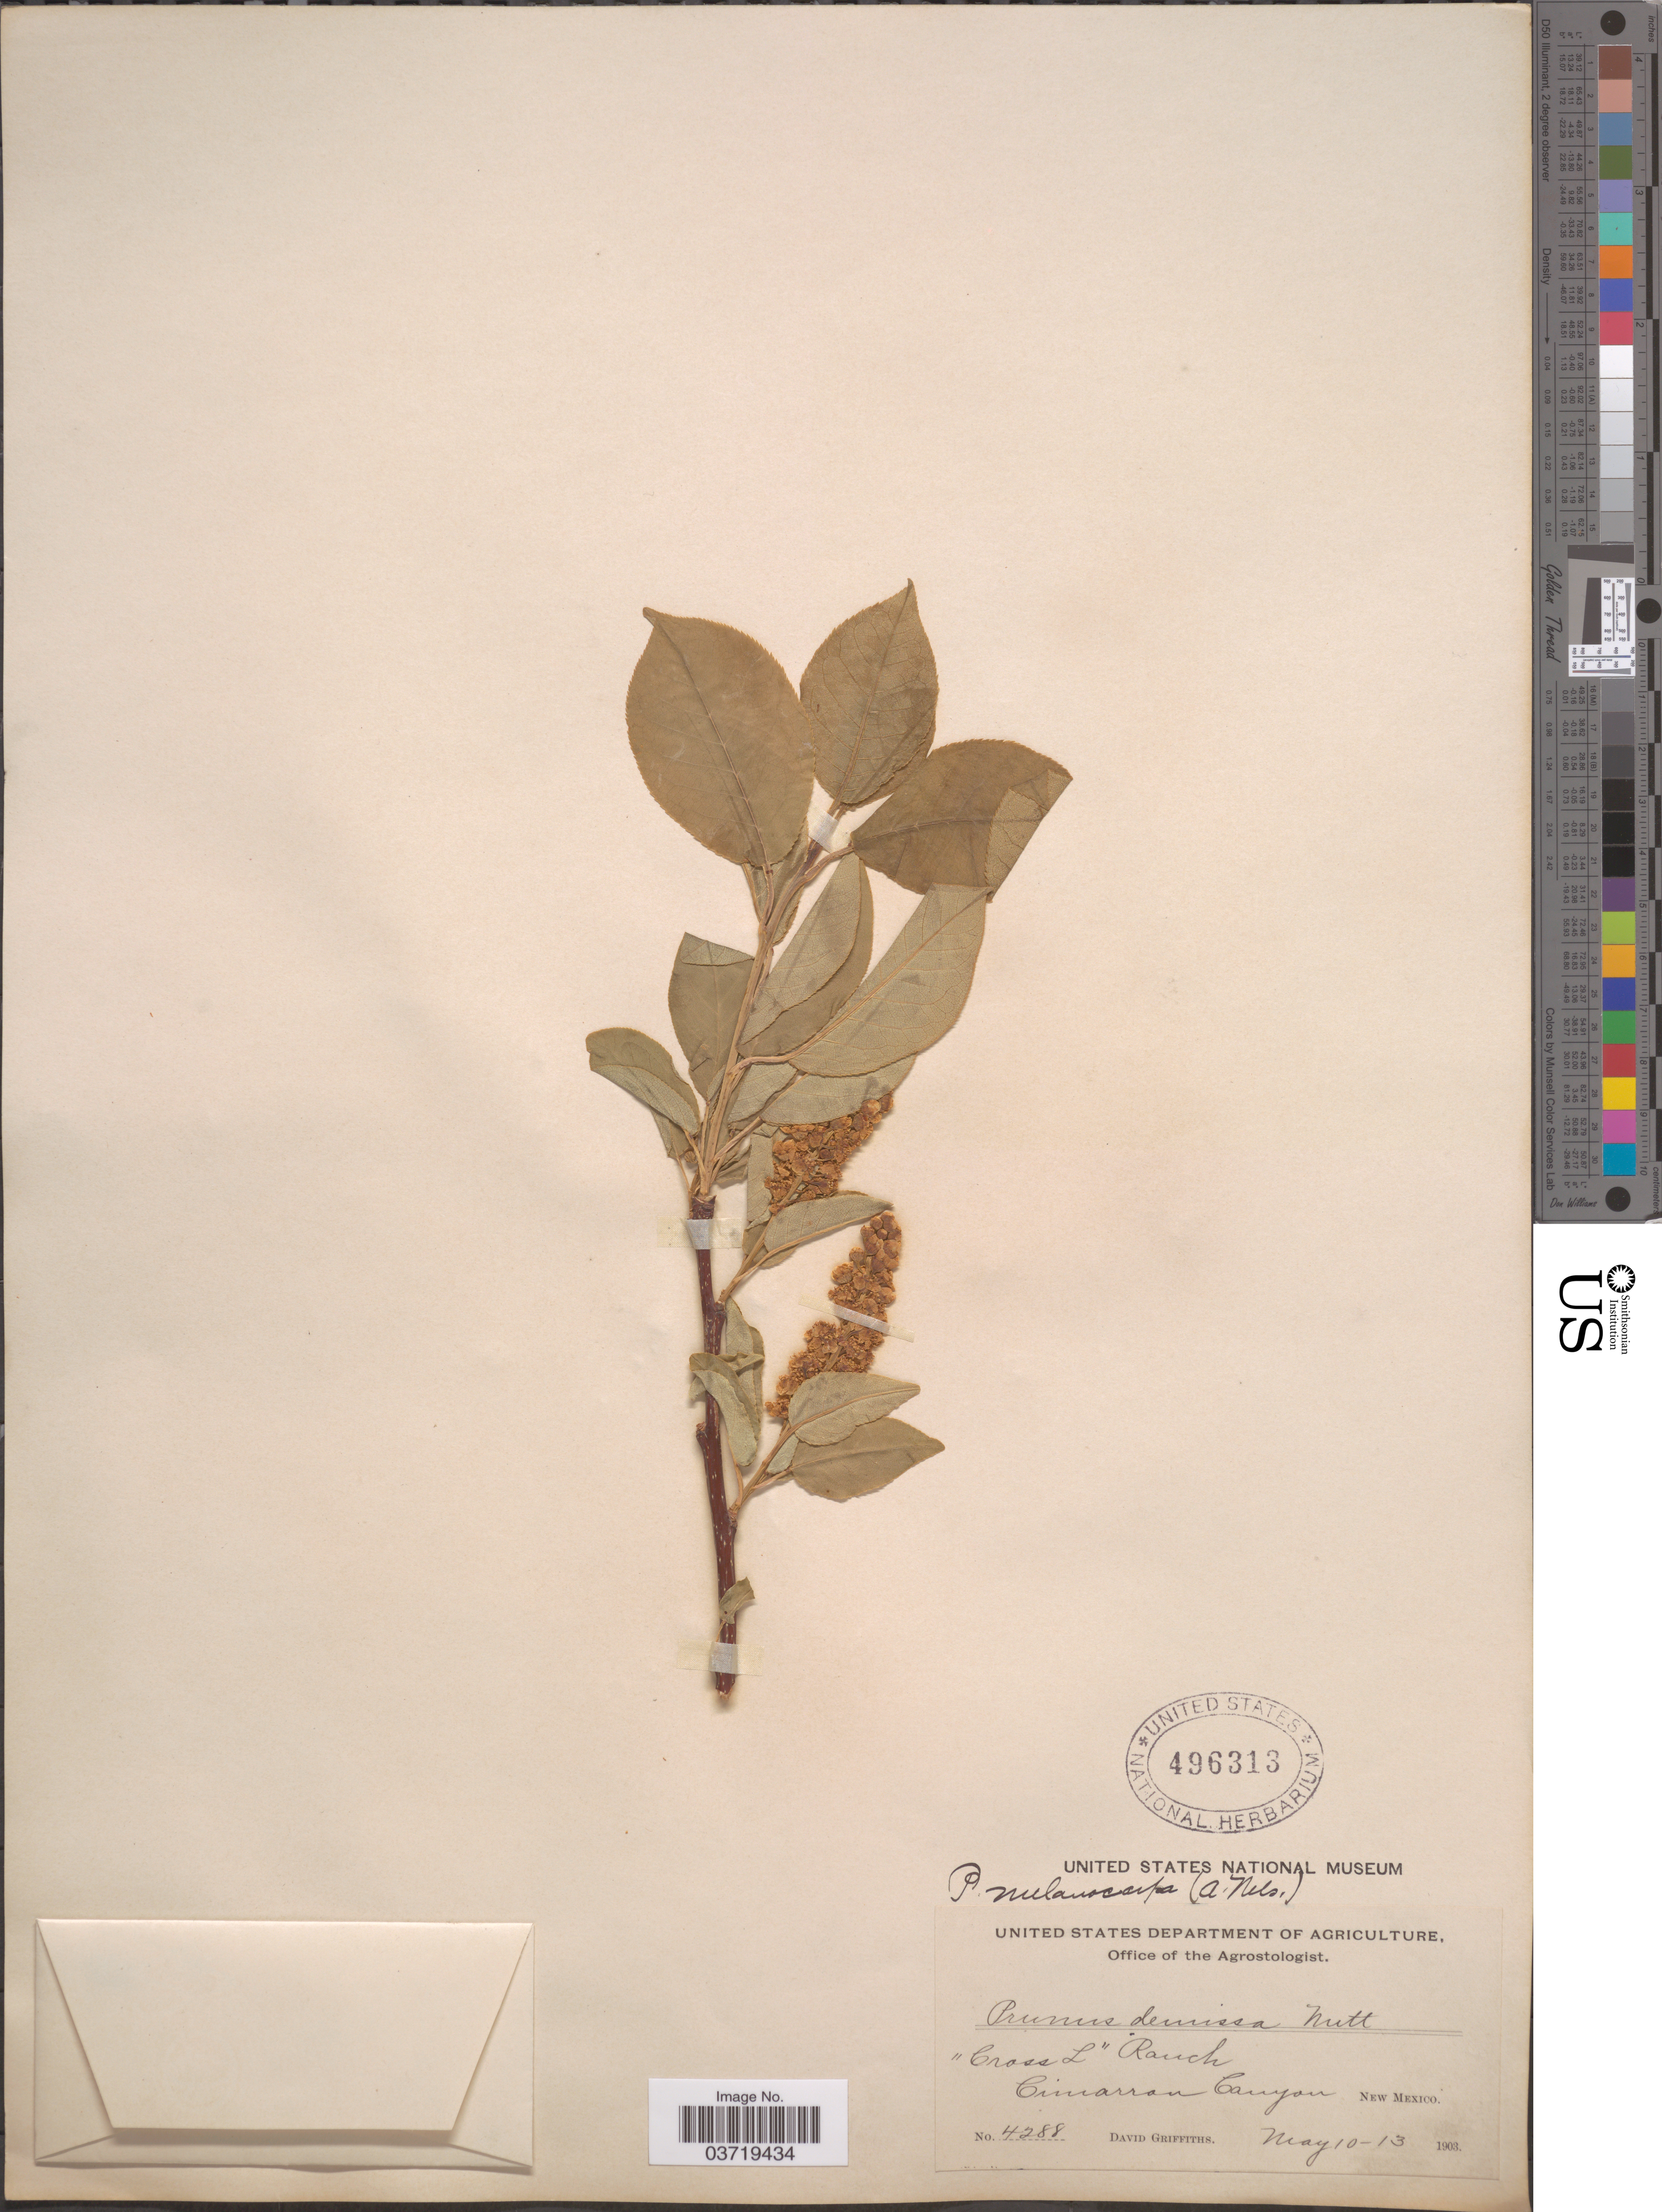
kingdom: Plantae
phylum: Tracheophyta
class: Magnoliopsida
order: Rosales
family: Rosaceae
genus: Prunus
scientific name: Prunus virginiana var. demissa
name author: (Nutt.) Torr.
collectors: D. Griffiths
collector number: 4288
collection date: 1903-05-10/1903-05-13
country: United States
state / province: New Mexico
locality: Cross L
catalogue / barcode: US 496313